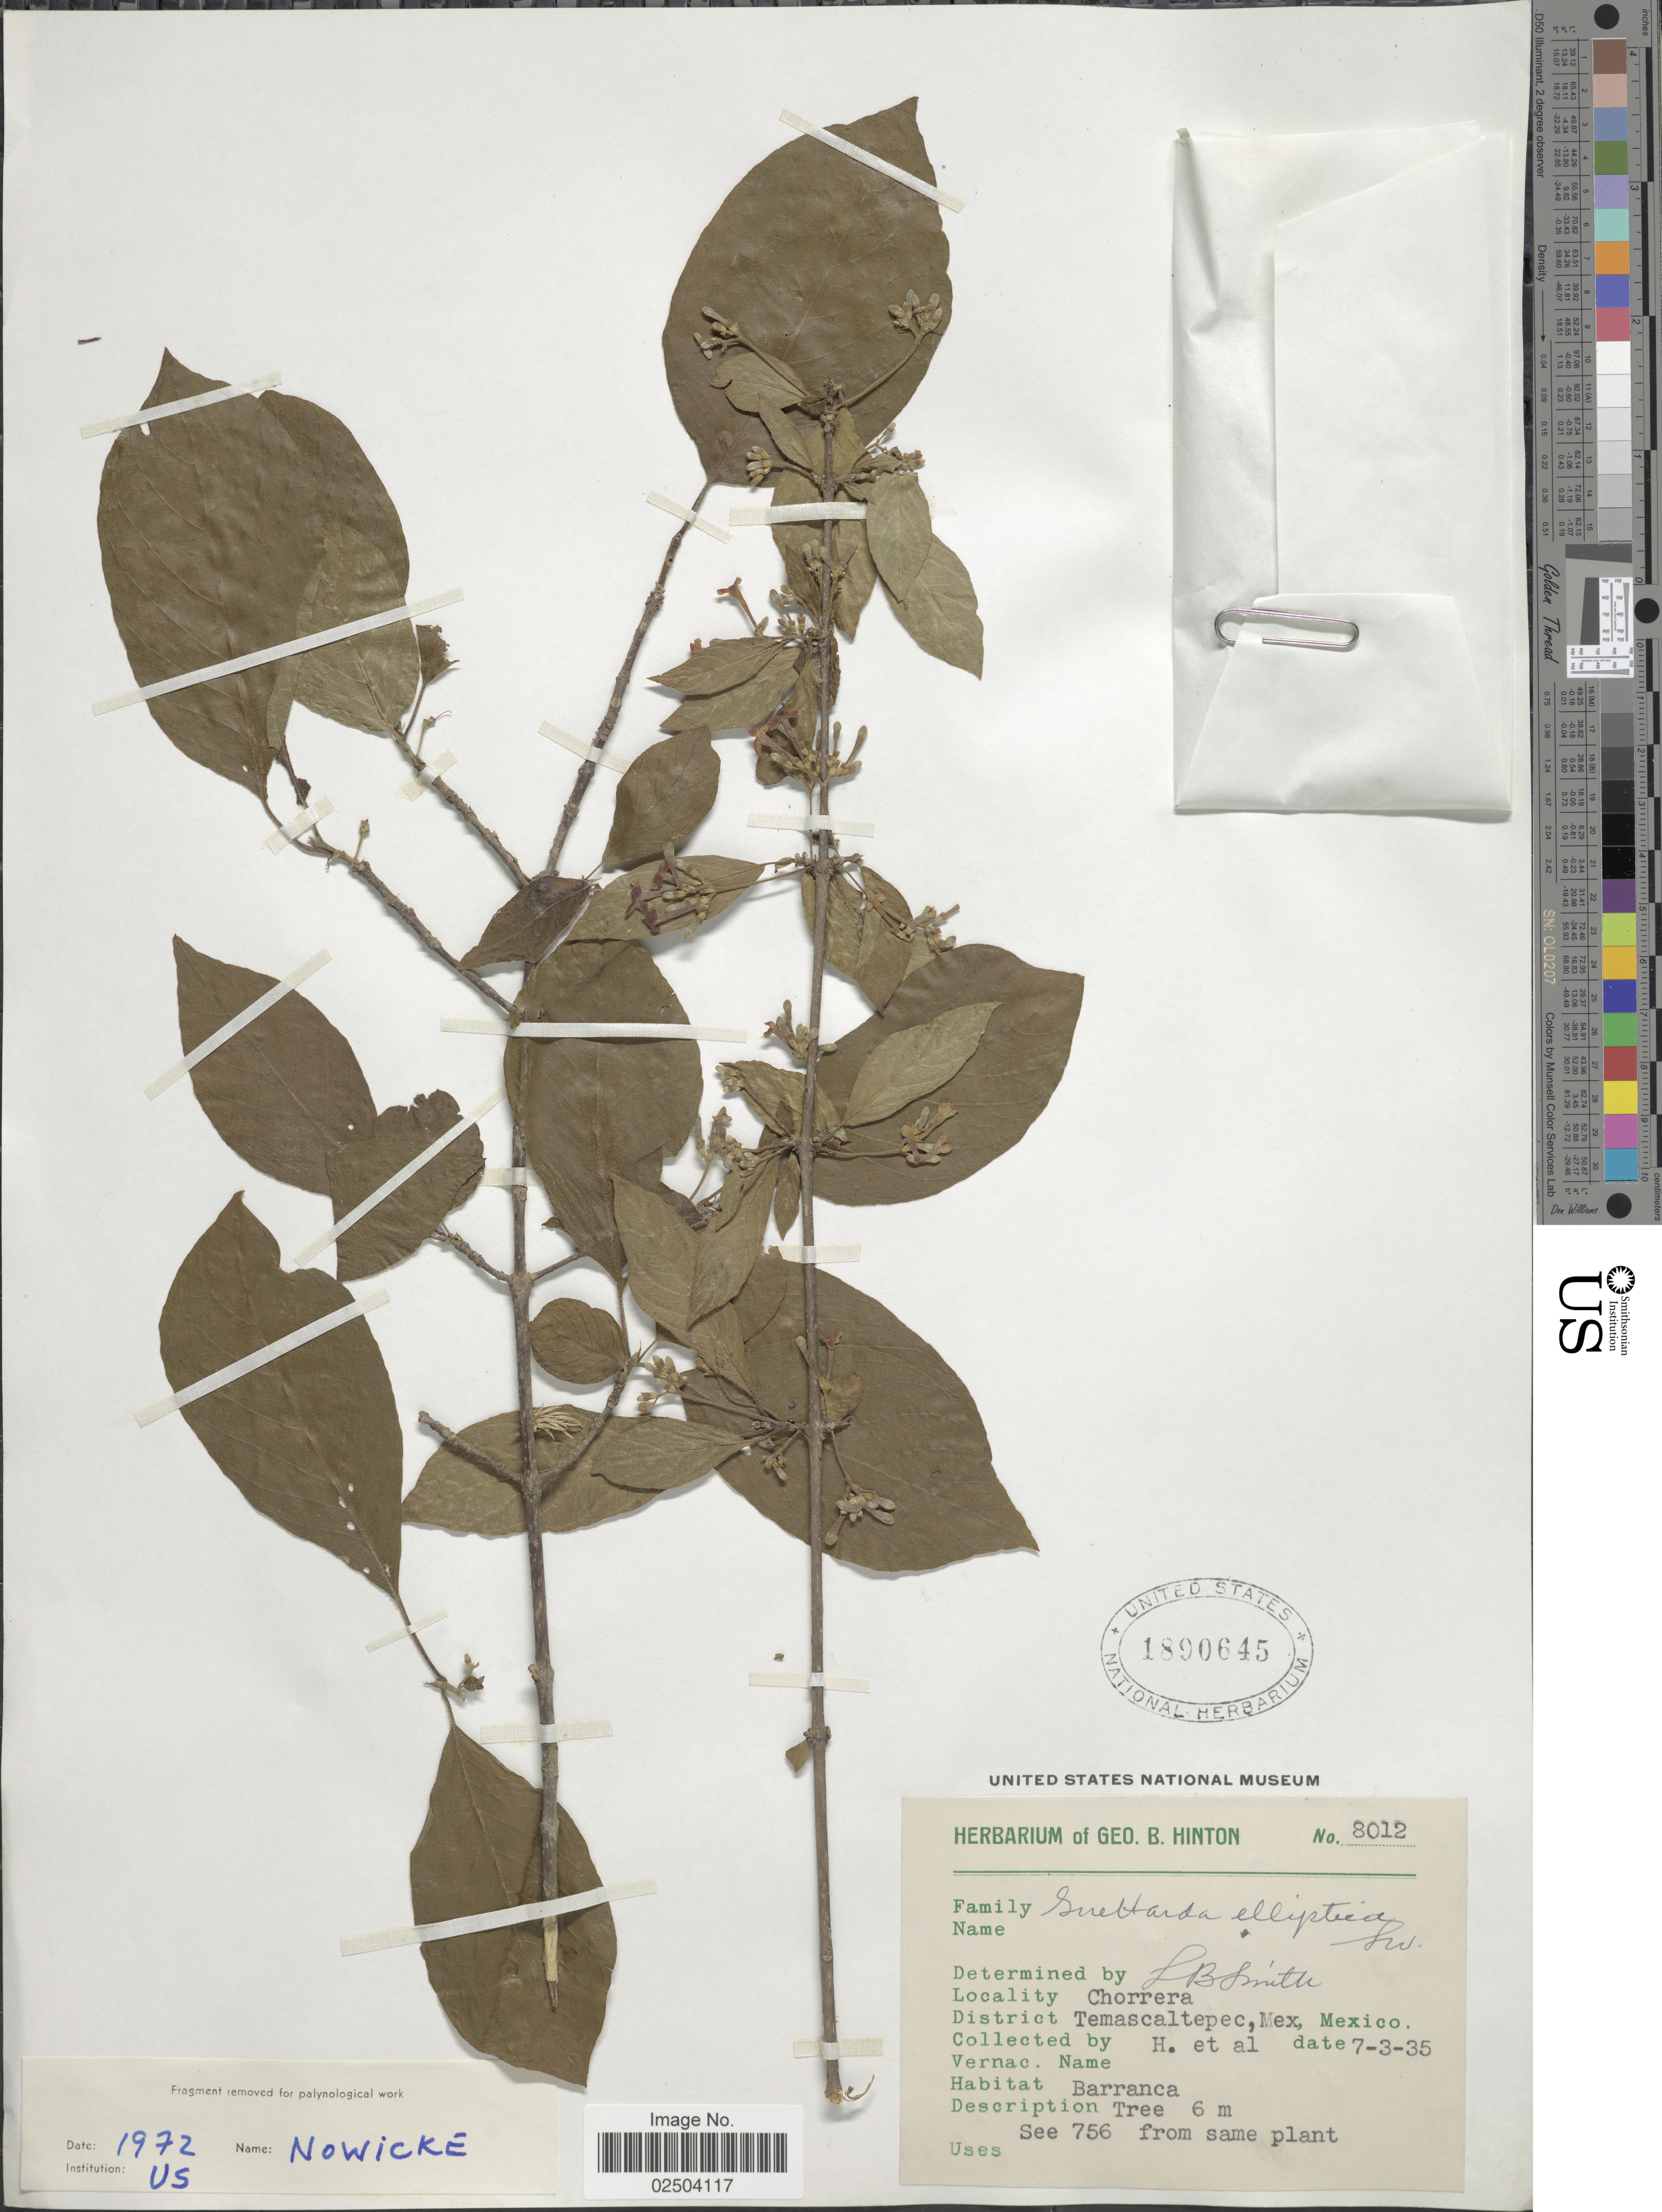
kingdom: Plantae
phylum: Tracheophyta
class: Magnoliopsida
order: Gentianales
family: Rubiaceae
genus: Guettarda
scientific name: Guettarda elliptica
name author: Sw.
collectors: G. B. Hinton & et al.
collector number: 8012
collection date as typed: Transcribed d/m/y: 3/7/35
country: Mexico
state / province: México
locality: Chorrera. District: Temascaltepec, Mex.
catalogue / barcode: US 1890645